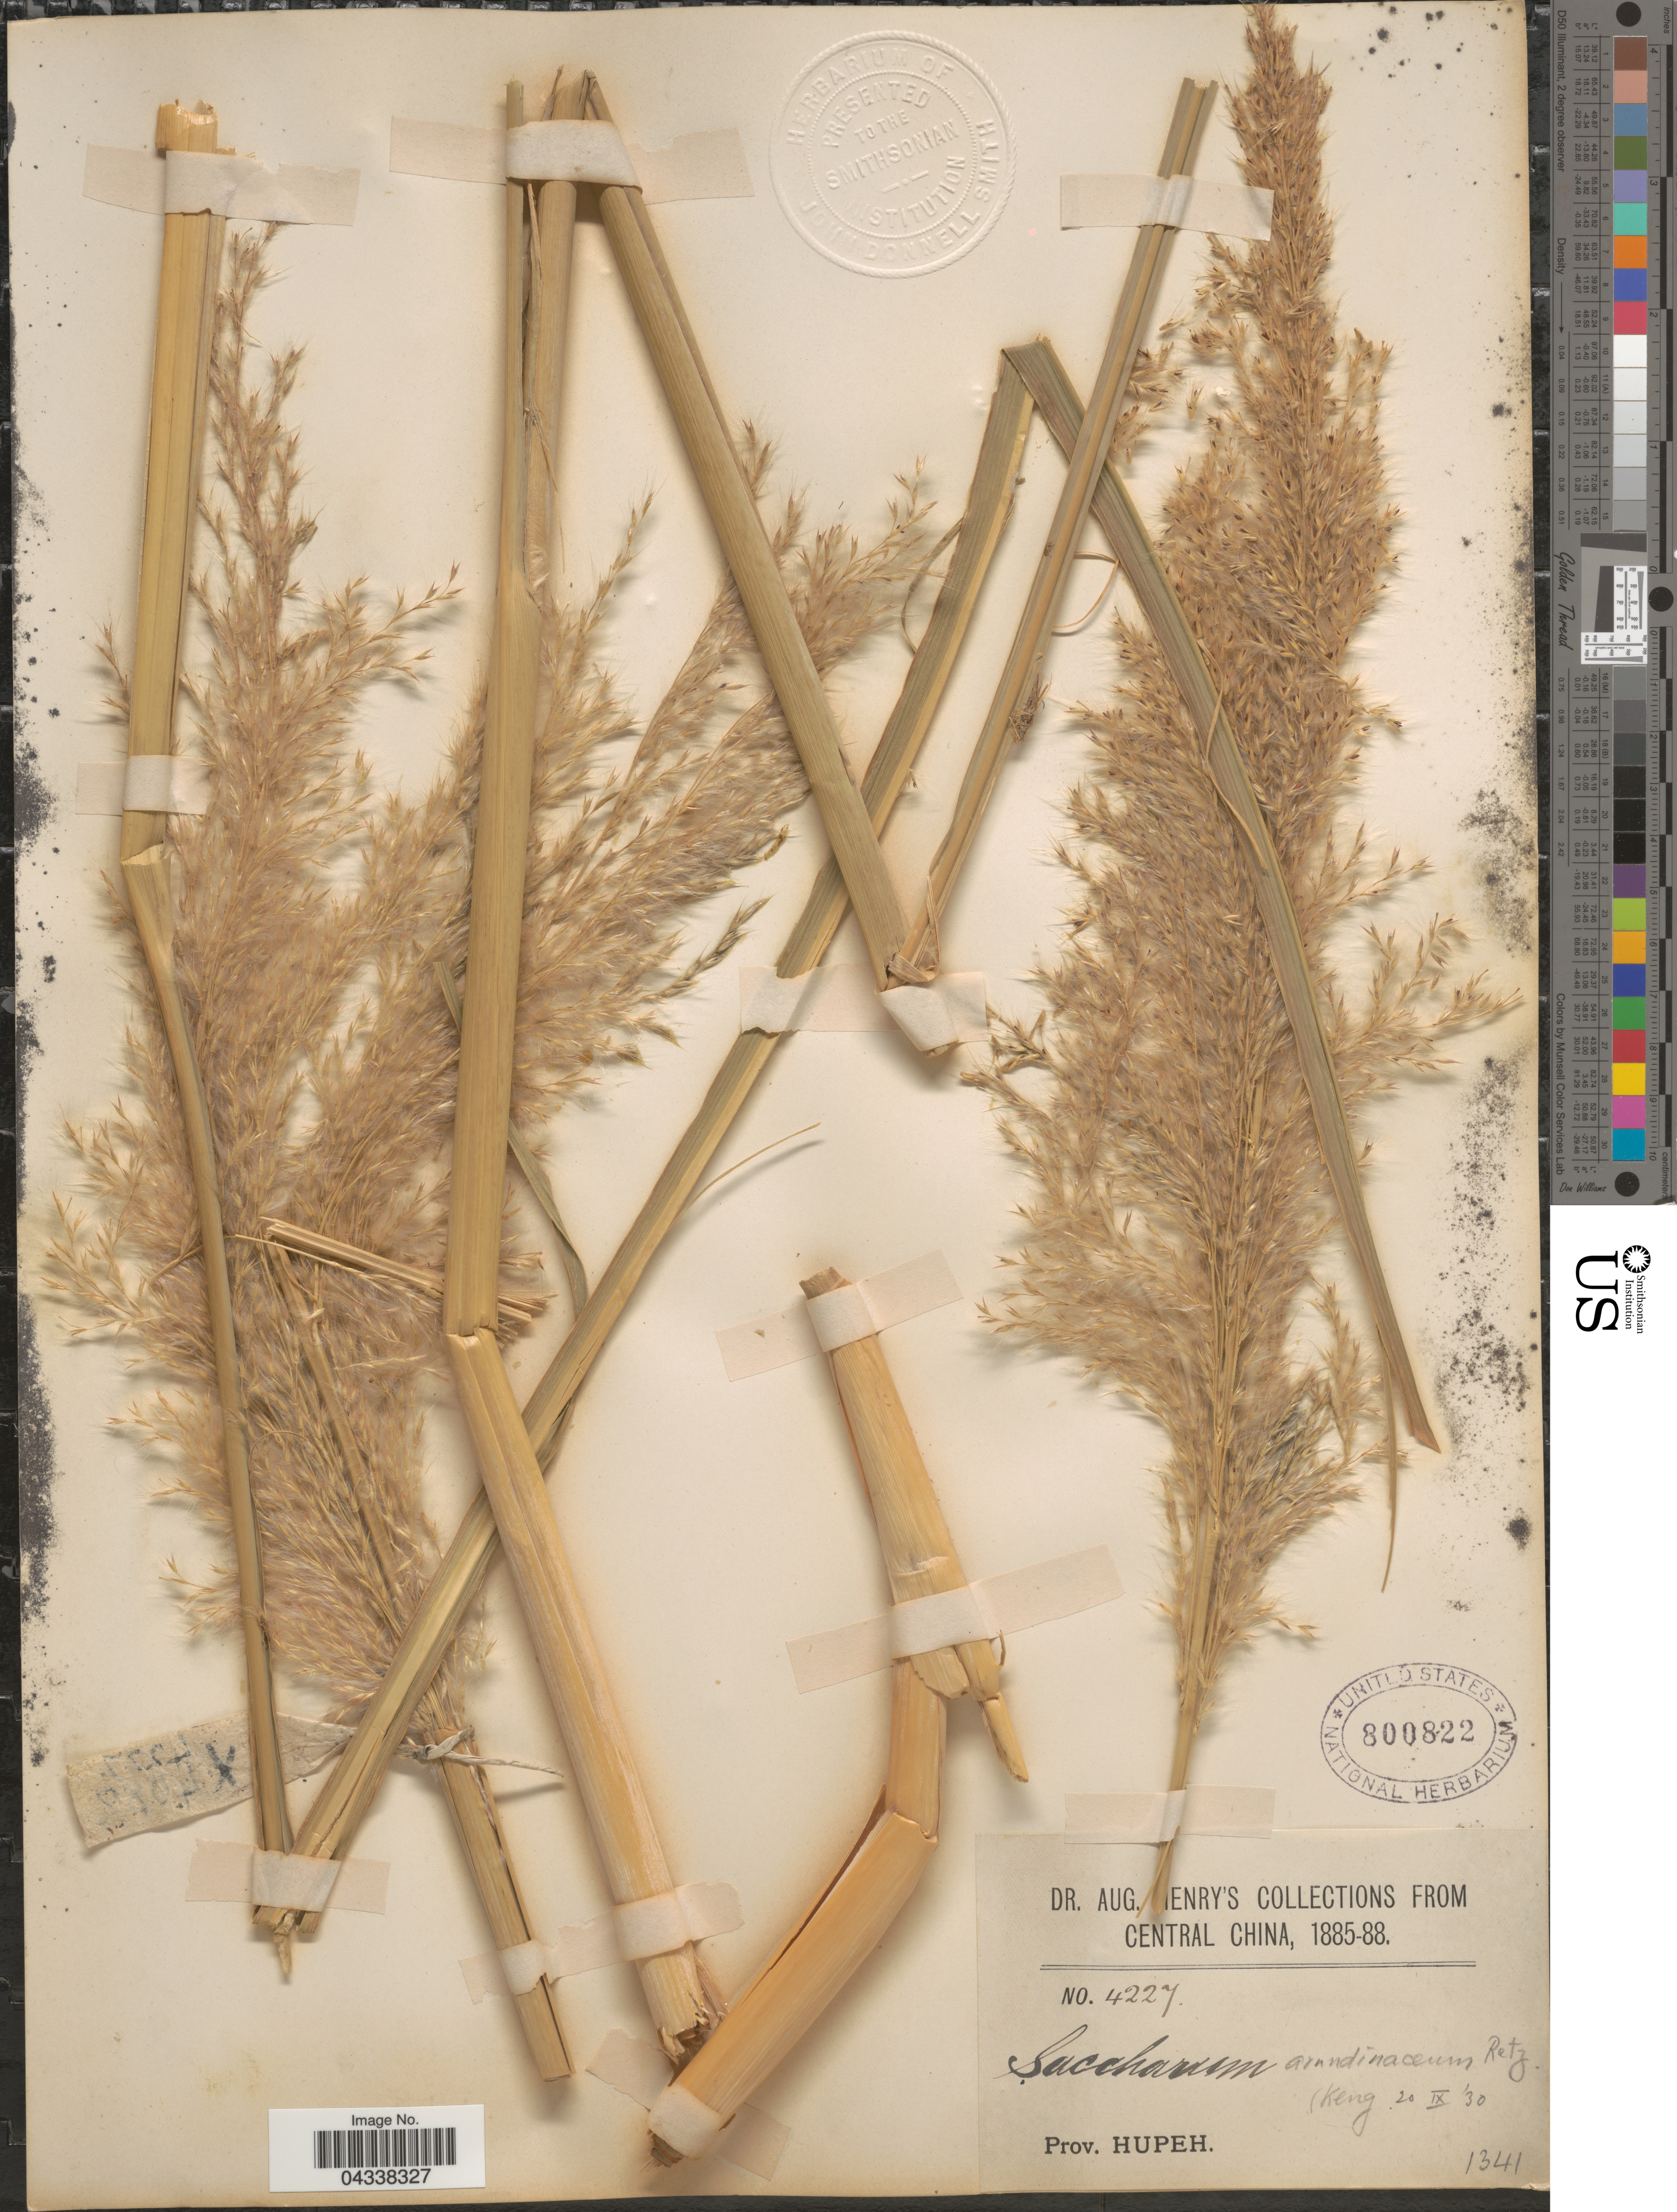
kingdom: Plantae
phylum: Tracheophyta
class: Liliopsida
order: Poales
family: Poaceae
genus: Tripidium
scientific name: Tripidium arundinaceum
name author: (Retz.) Welker et al.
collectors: A. Henry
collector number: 4227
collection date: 1885/1888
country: China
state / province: Hubei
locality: Central China. Prov. Hupeh.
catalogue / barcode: US 800822